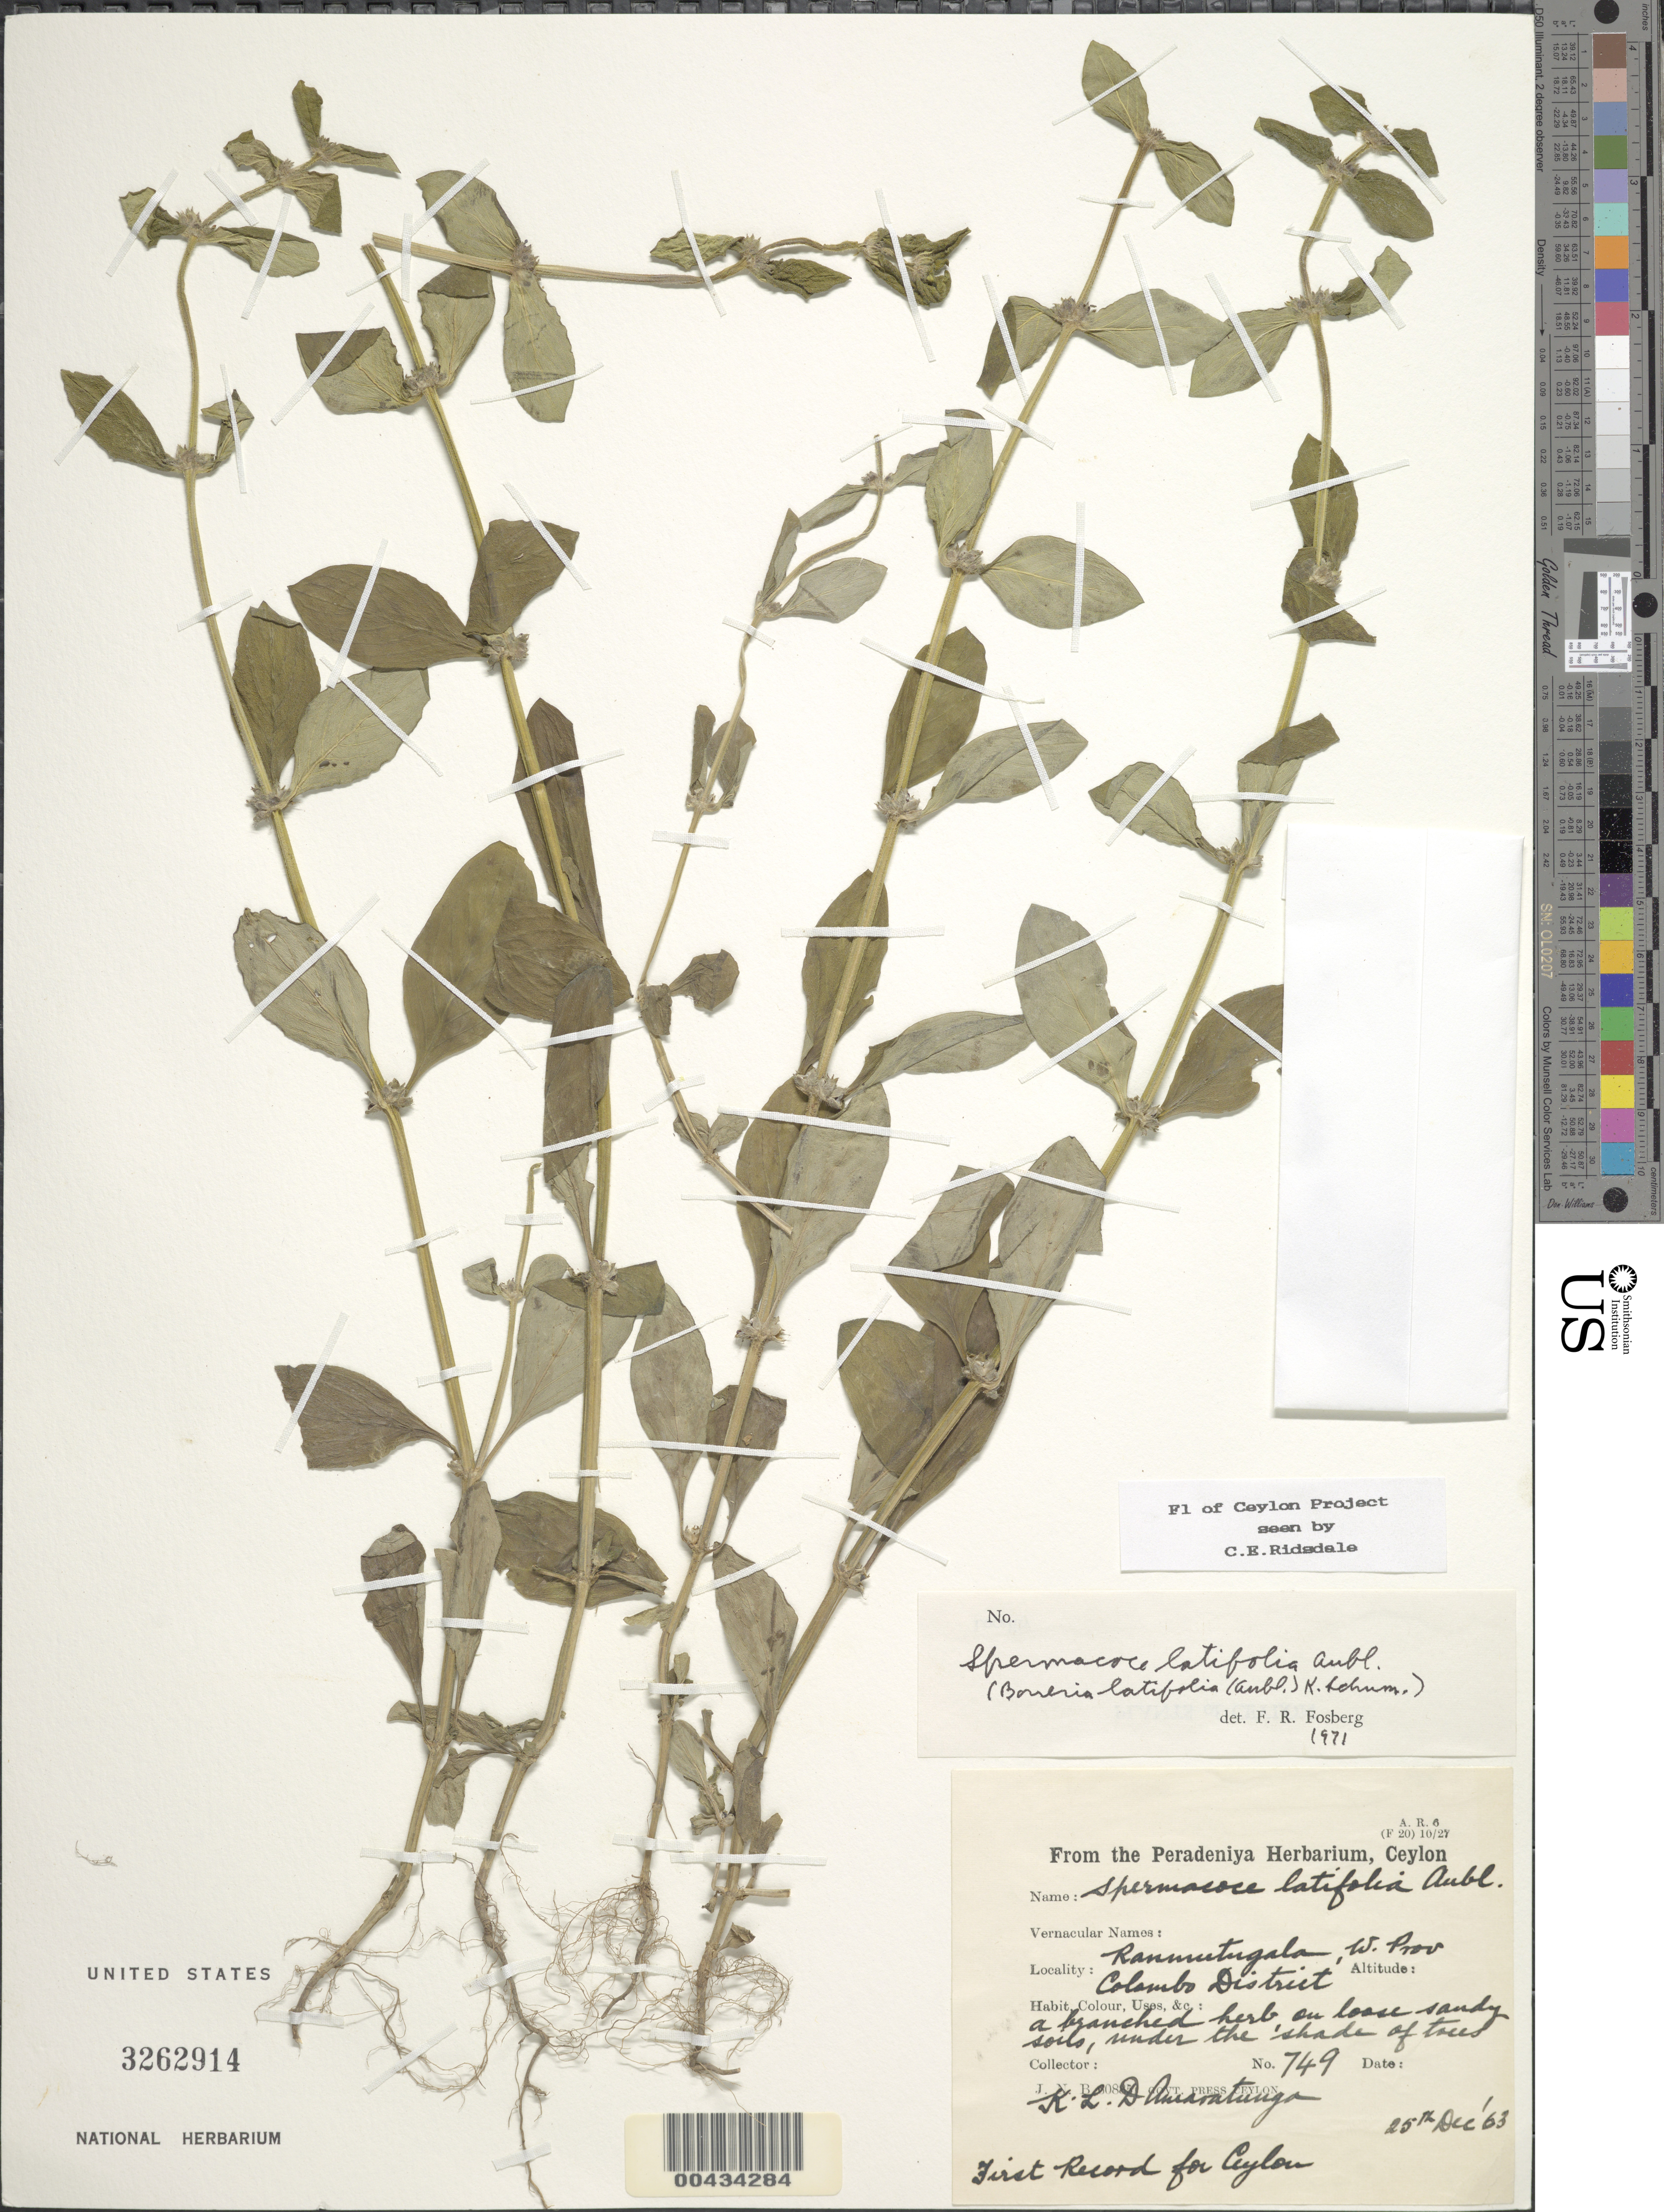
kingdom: Plantae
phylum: Tracheophyta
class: Magnoliopsida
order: Gentianales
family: Rubiaceae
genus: Spermacoce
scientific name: Spermacoce latifolia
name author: Aubl.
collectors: K. Amaratunga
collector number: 749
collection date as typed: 25 Dec 1963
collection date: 1963-12-25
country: Sri Lanka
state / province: Western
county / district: Colombo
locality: Ranmutugala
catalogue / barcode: US 3262914